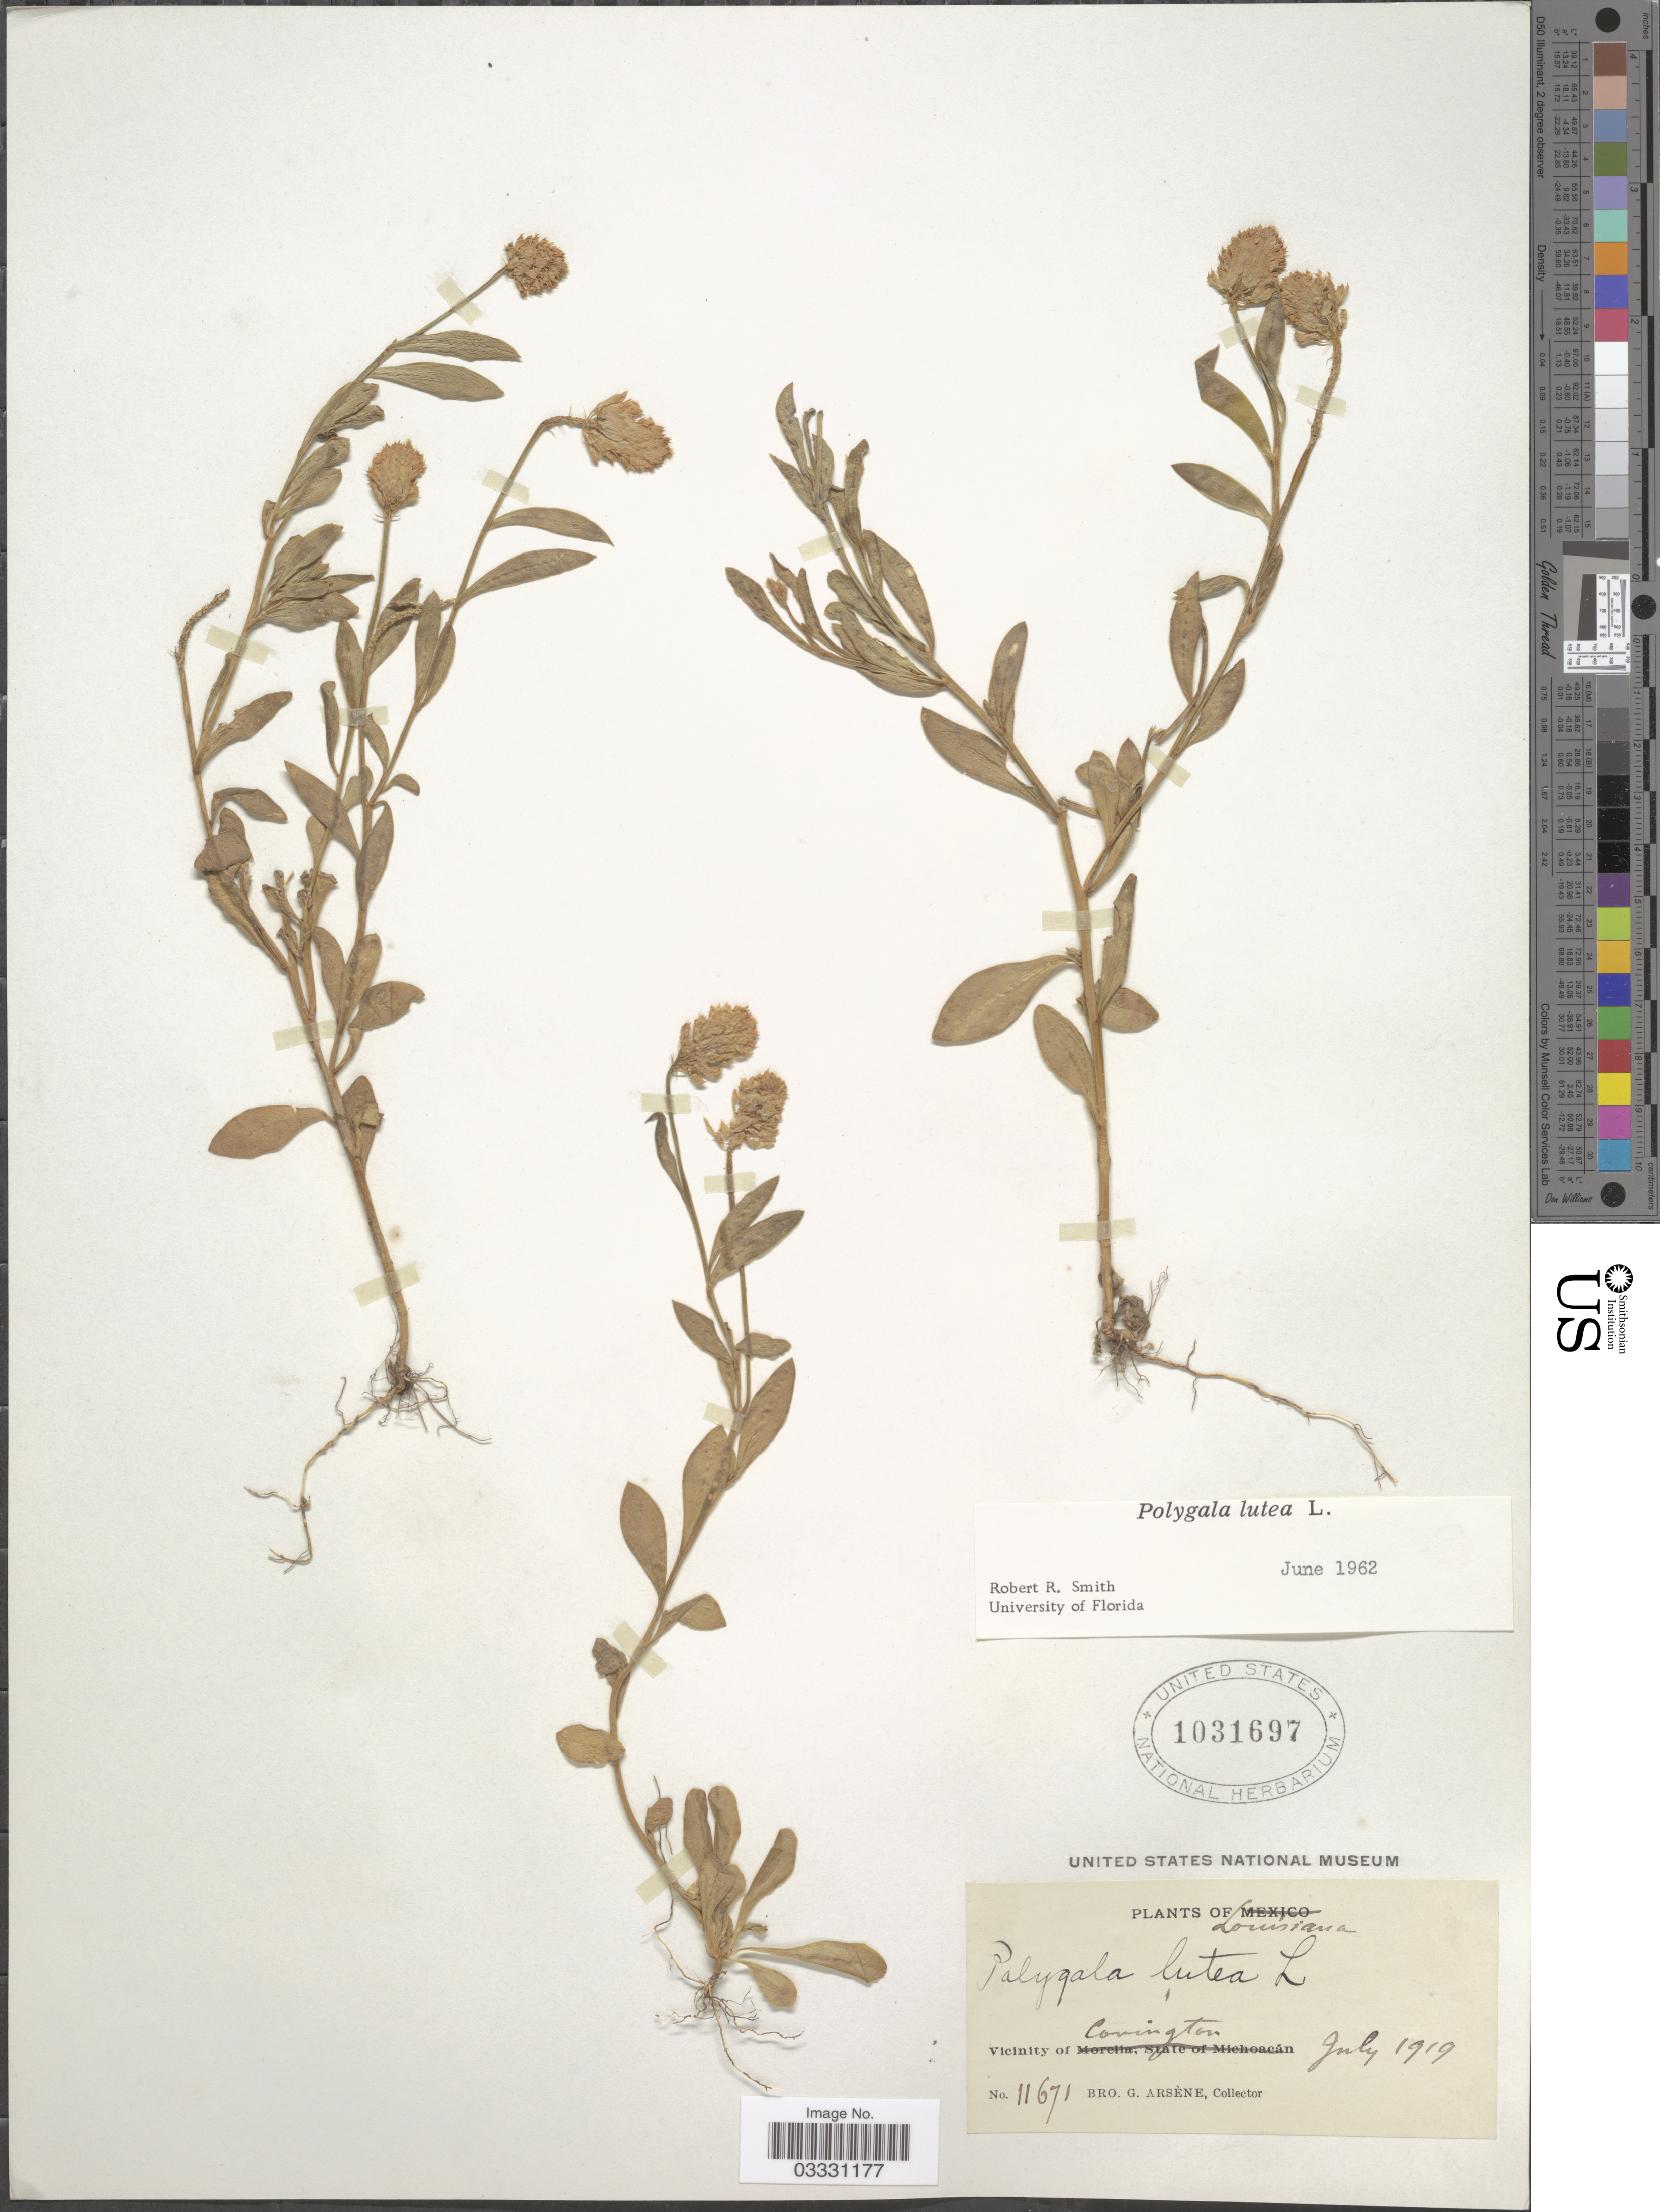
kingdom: Plantae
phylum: Tracheophyta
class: Magnoliopsida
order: Fabales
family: Polygalaceae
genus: Polygala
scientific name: Polygala lutea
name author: L.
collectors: Bro. G. Arsène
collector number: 11671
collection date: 1919-07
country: United States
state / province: Louisiana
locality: Vicinity of Covington.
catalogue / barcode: US 1031697